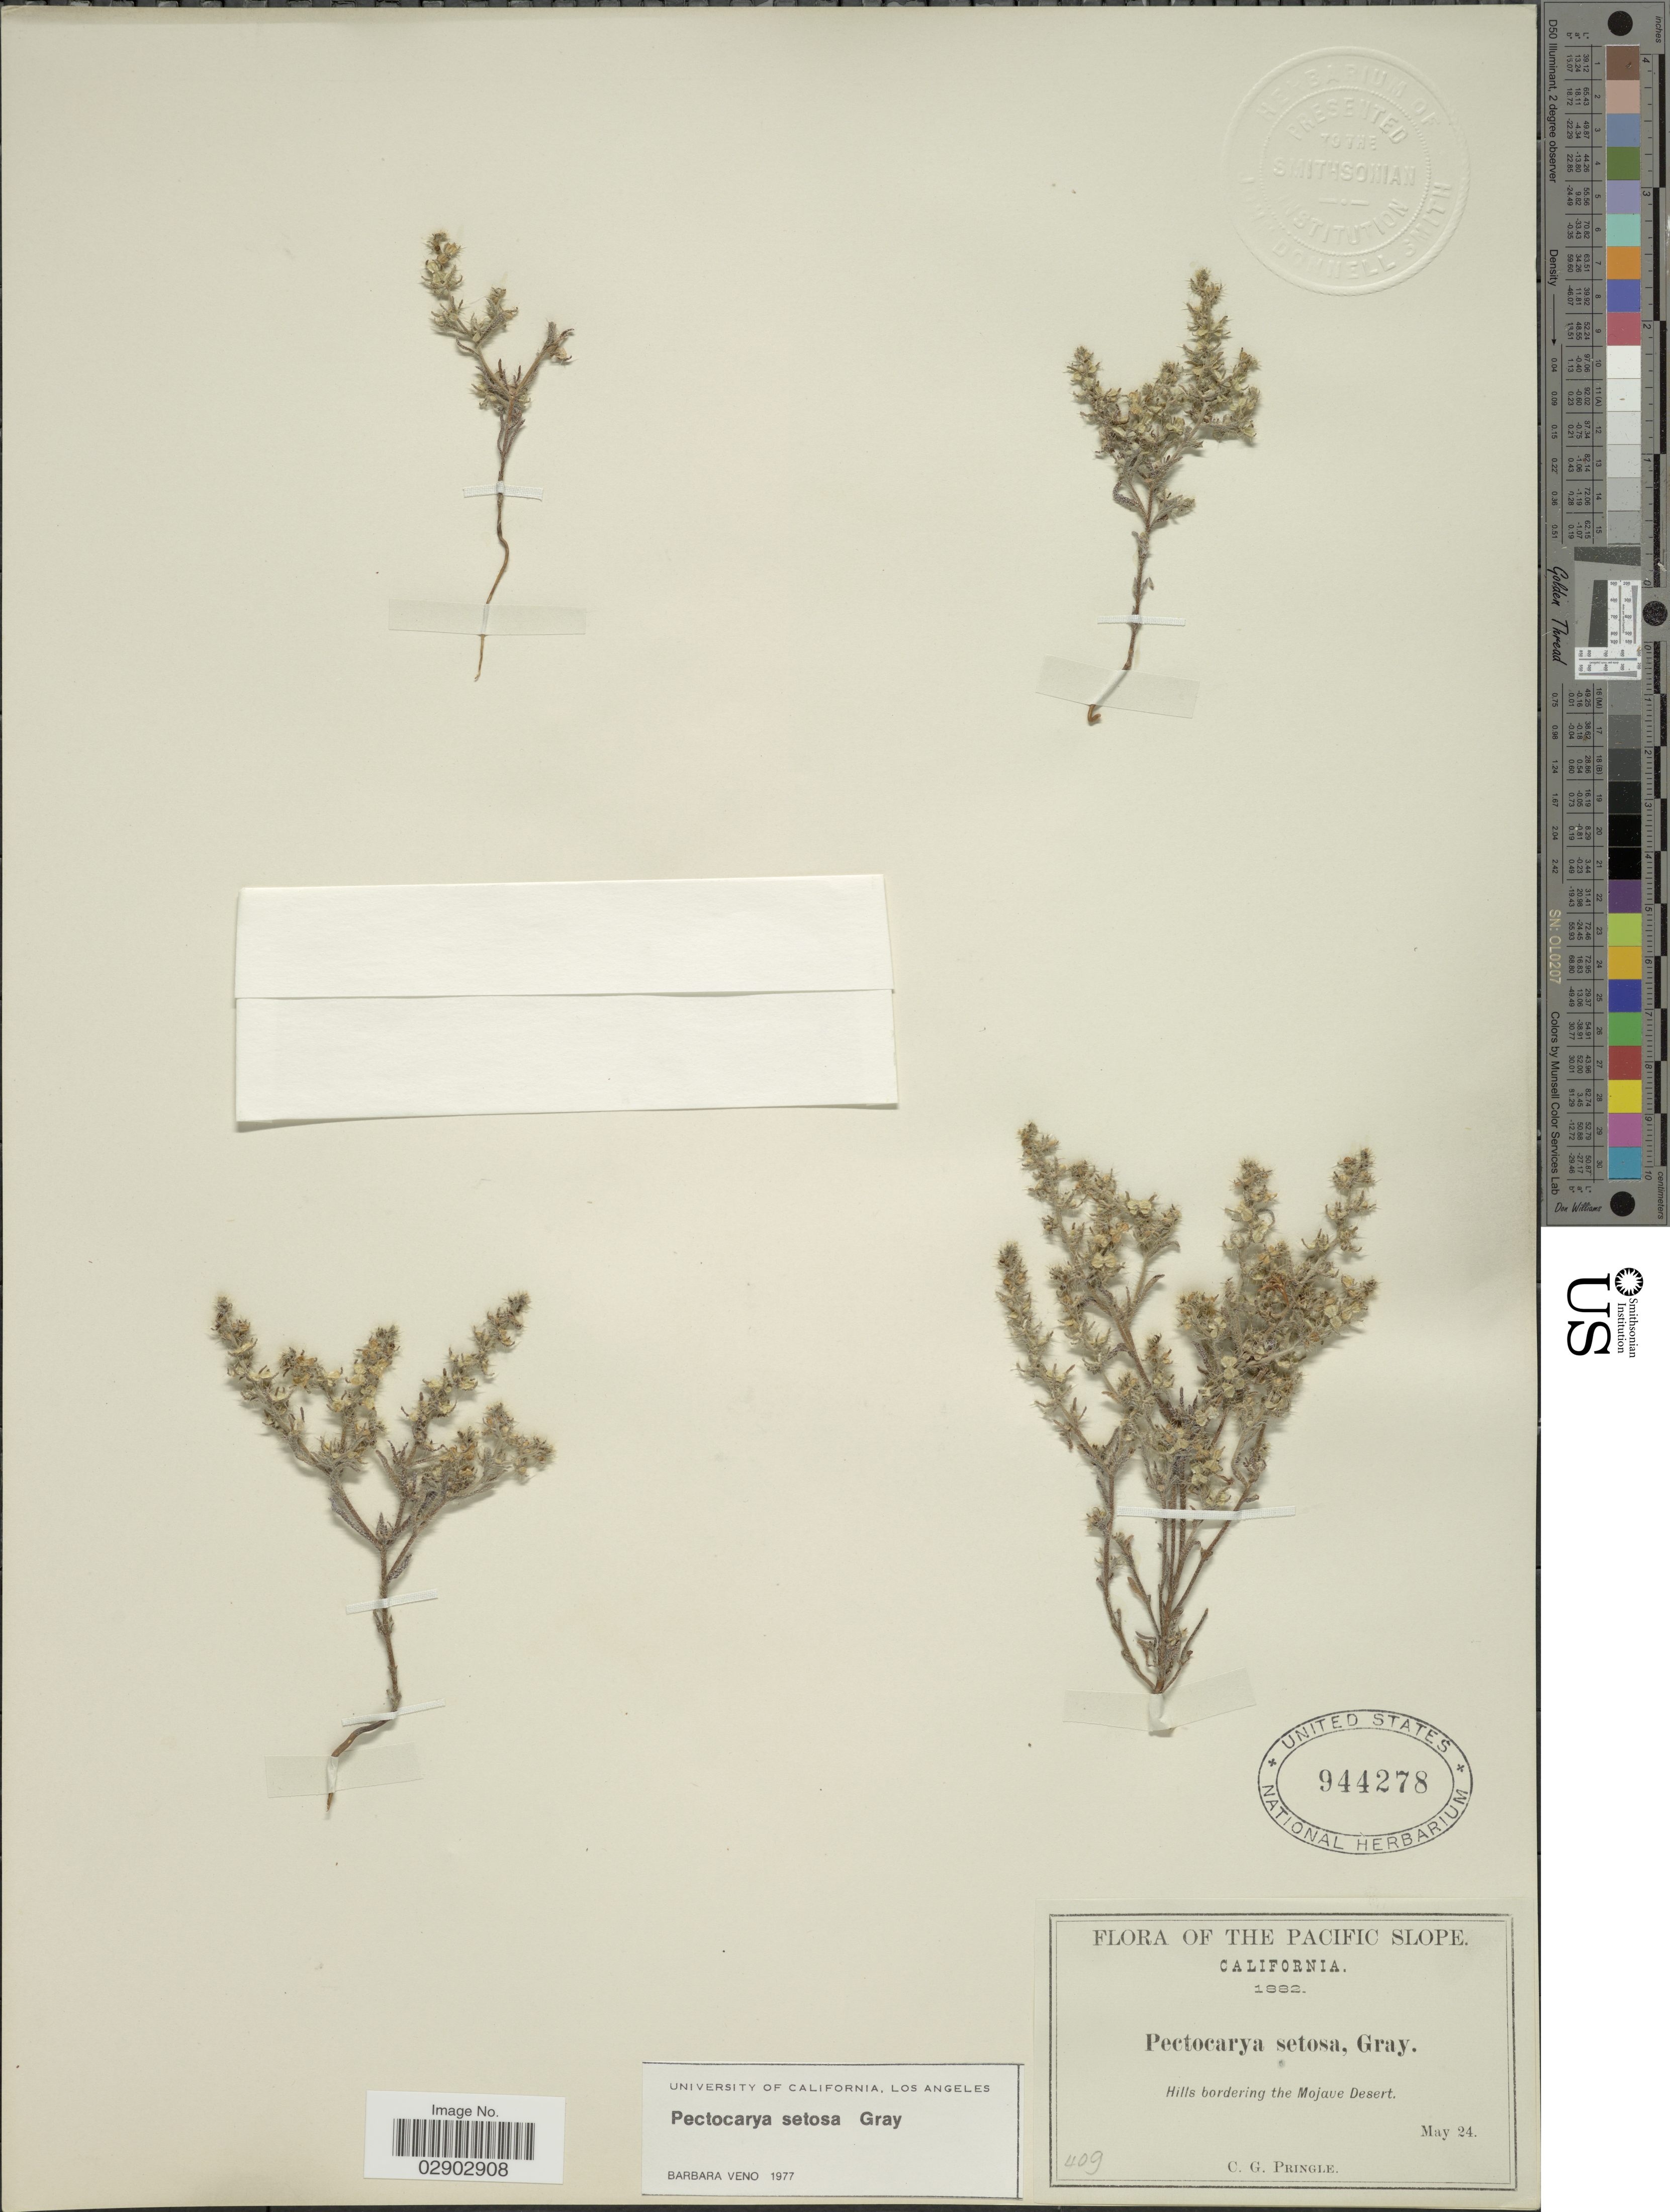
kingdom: Plantae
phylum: Tracheophyta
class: Magnoliopsida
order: Boraginales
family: Boraginaceae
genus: Pectocarya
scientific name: Pectocarya setosa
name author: A. Gray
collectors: C. G. Pringle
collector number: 409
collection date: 1882-05-24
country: United States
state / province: California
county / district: San Bernardino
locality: Pacific slope. Hills bordering the Mojave Desert.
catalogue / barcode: US 944278